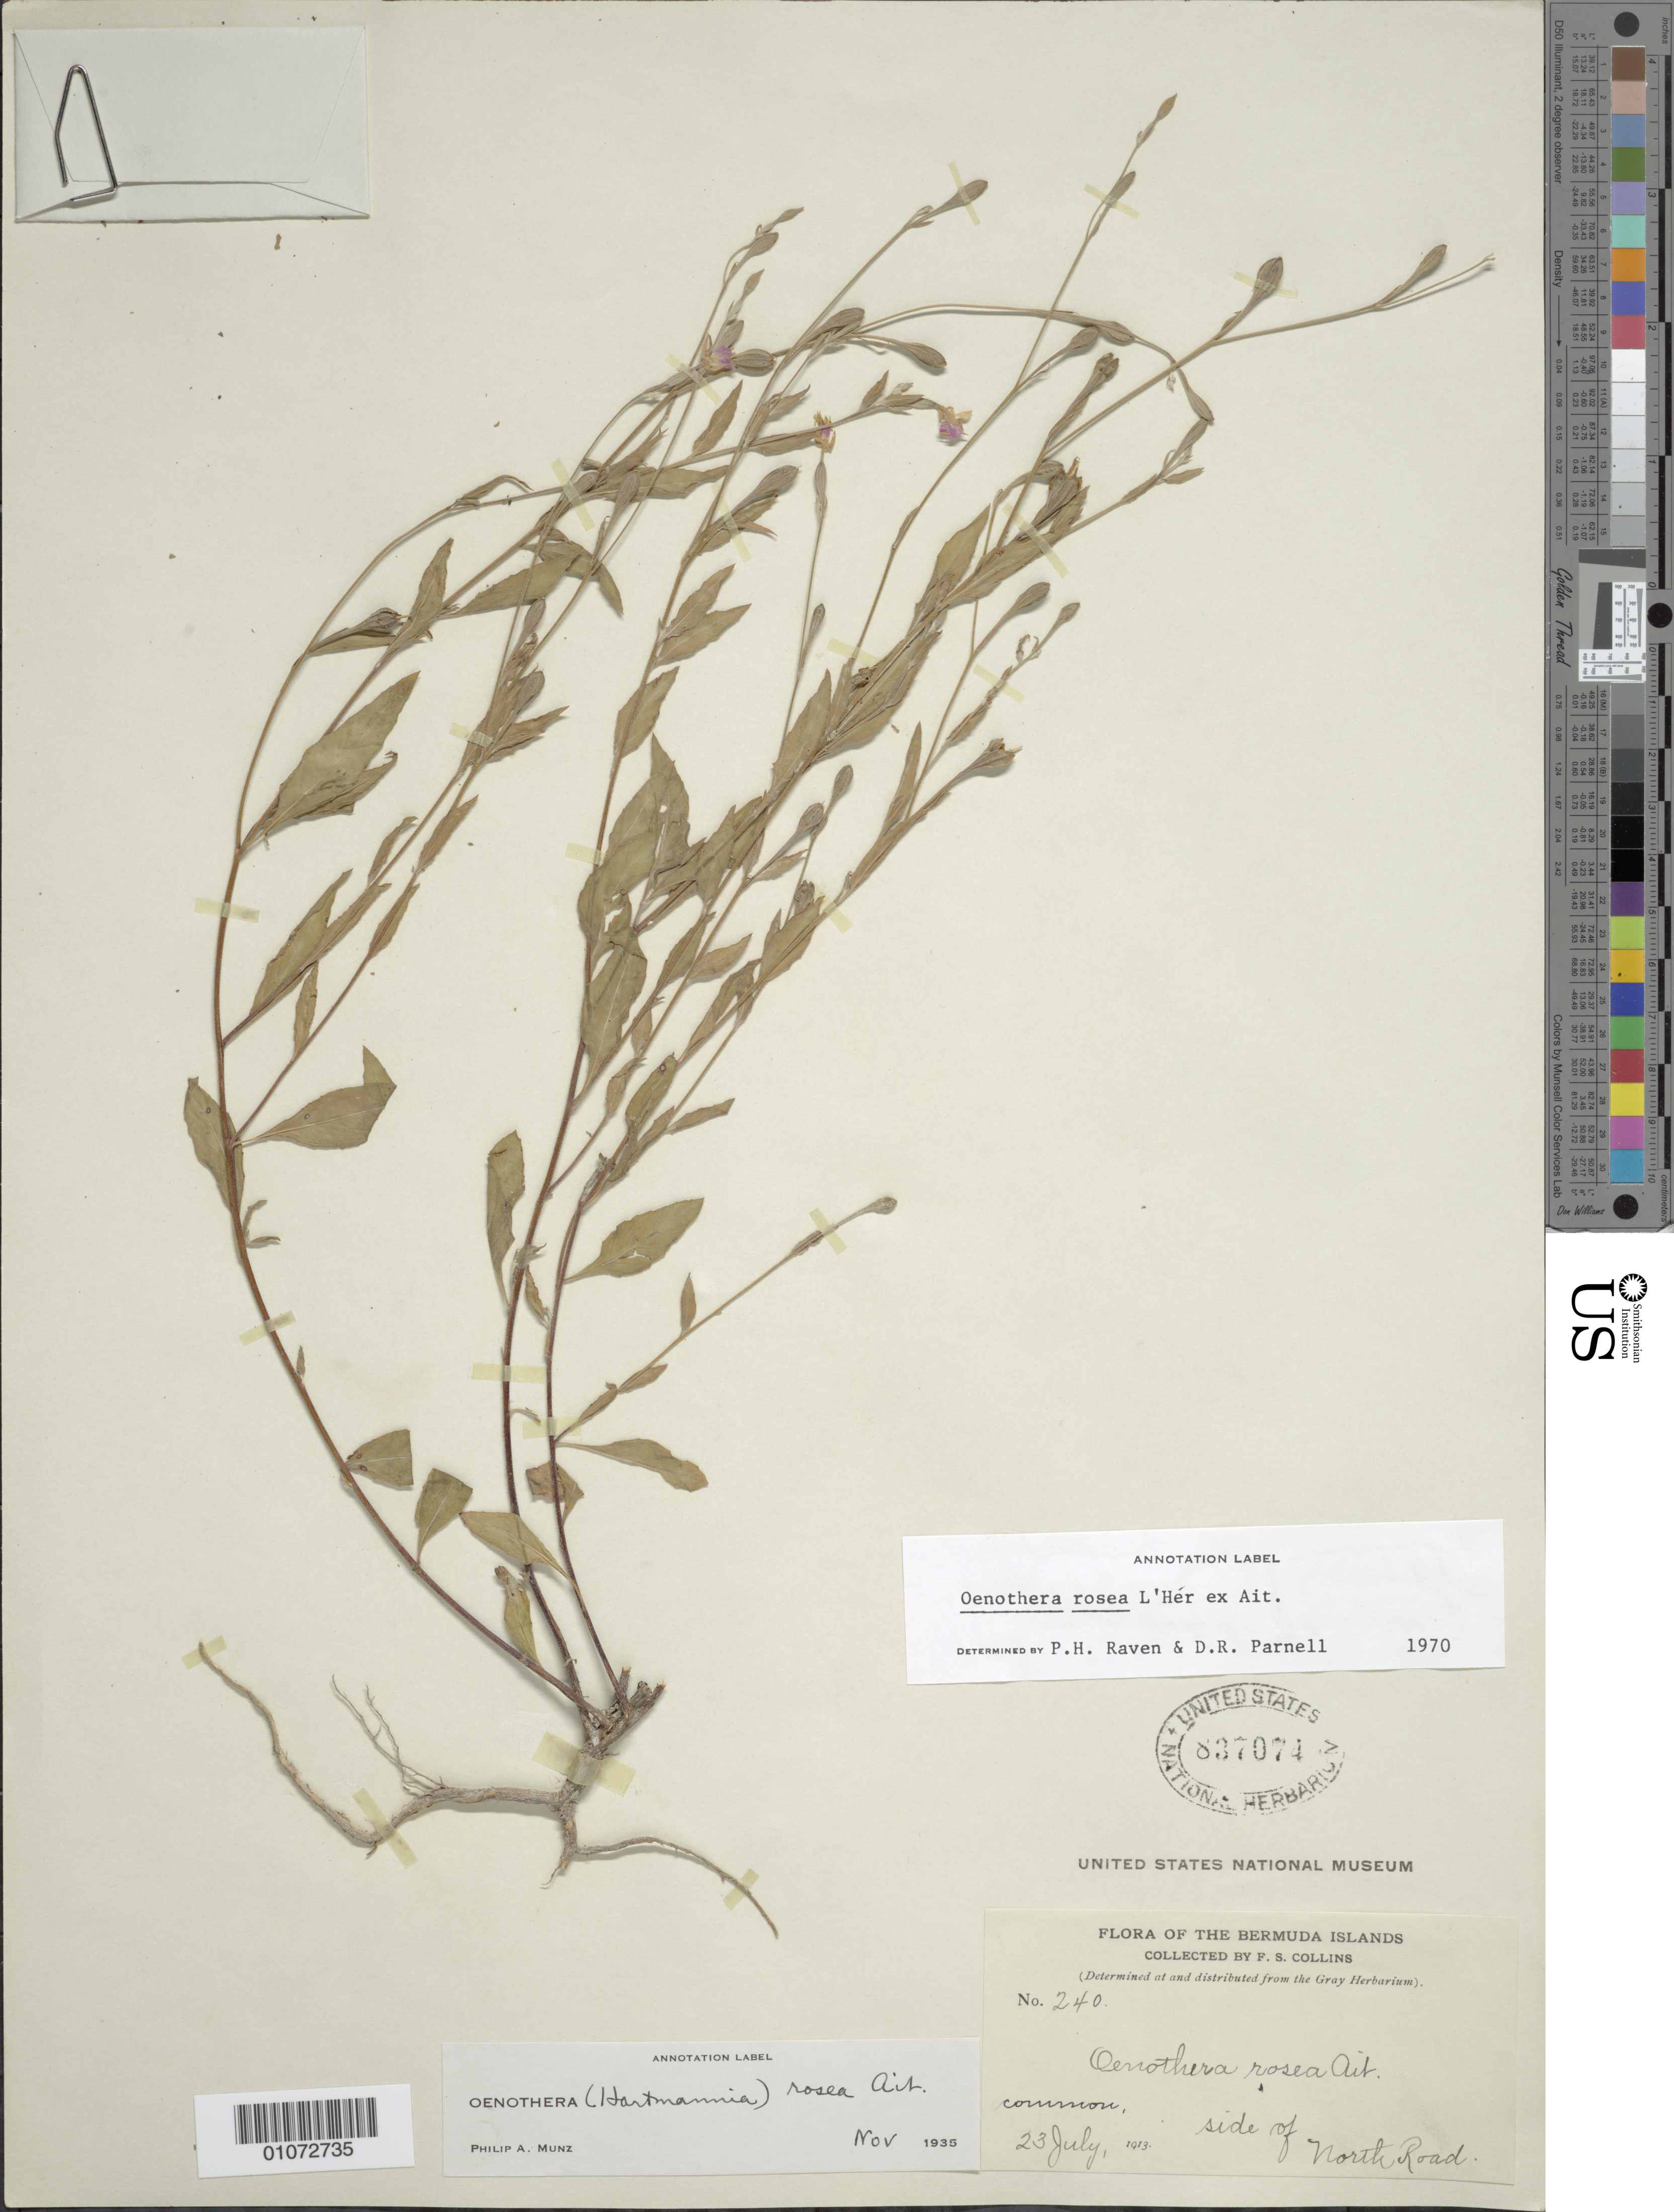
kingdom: Plantae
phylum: Tracheophyta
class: Magnoliopsida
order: Myrtales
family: Onagraceae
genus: Oenothera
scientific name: Oenothera rosea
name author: L'Hér. ex Aiton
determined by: Raven, P. H.; Parnell, D. R.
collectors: F. Collins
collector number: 240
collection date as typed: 23 Jul 1913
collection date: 1913-07-23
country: Bermuda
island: Bermuda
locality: Side of North Road, common.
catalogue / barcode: US 837074